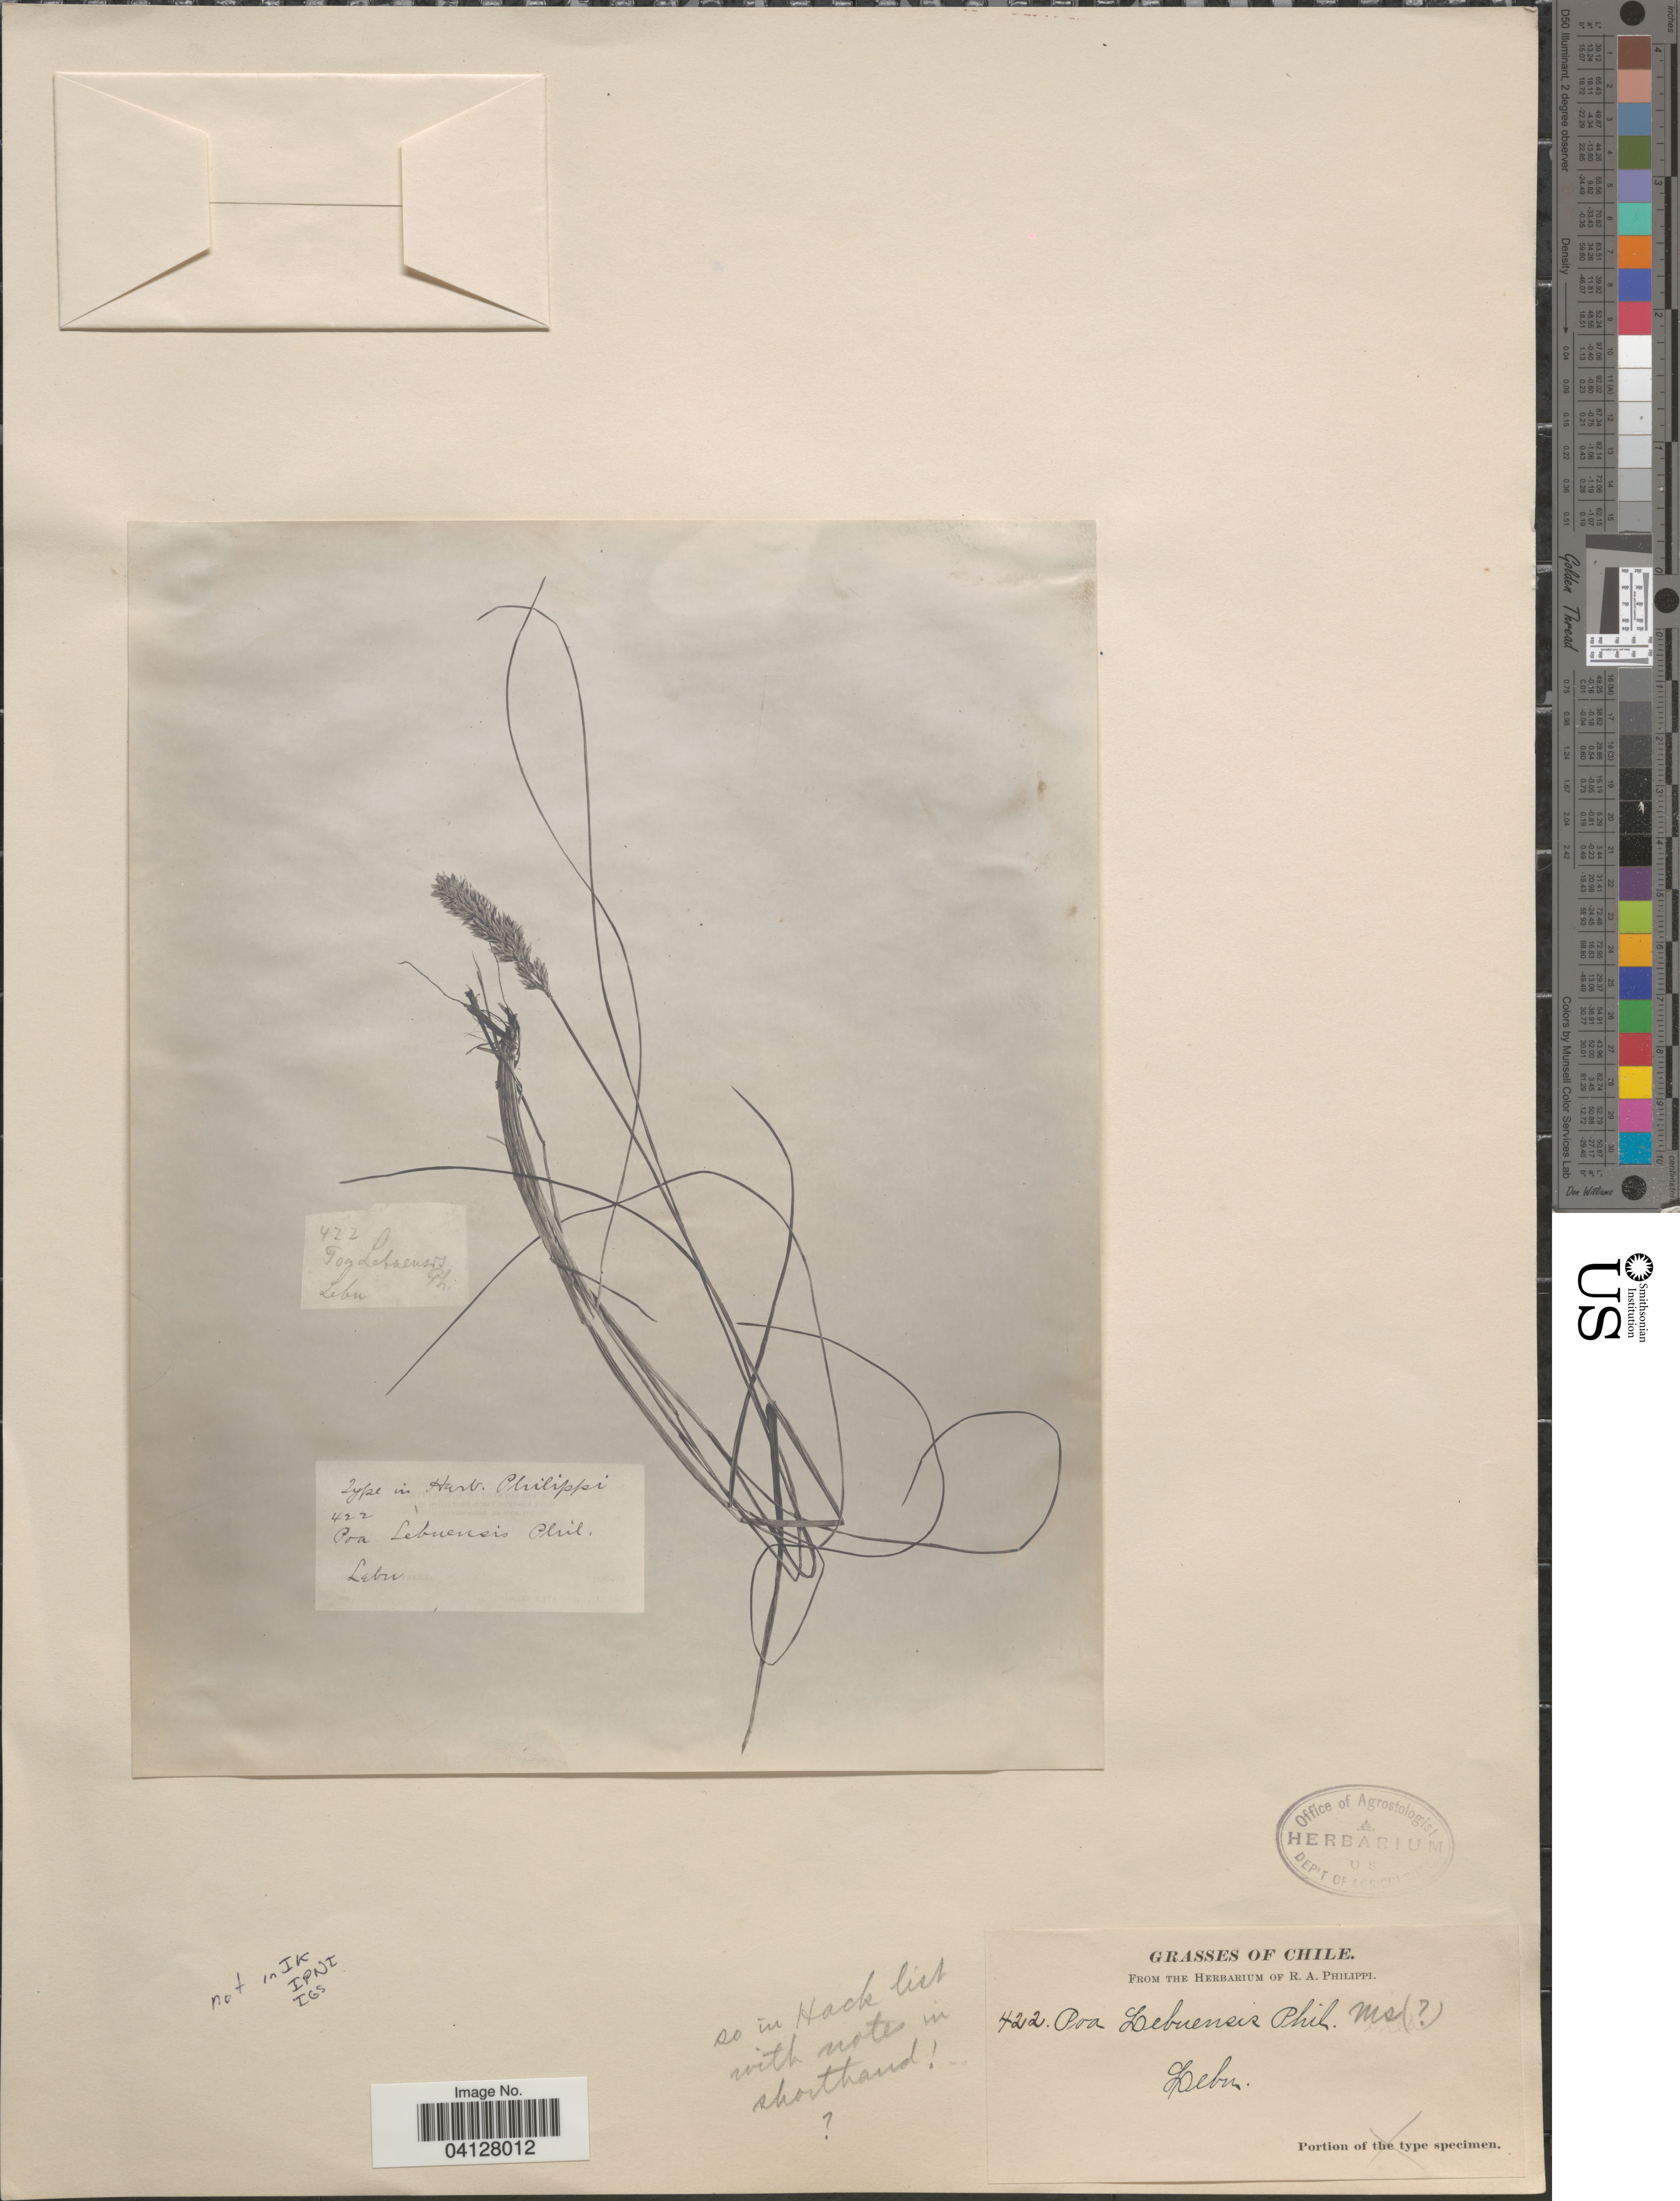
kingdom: Plantae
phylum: Tracheophyta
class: Liliopsida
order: Poales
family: Poaceae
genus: Poa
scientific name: Poa lebaensis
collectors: ex. herb. R.A. Philippi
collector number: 422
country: Chile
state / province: Bio-Bío (VIII)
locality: Lebu.